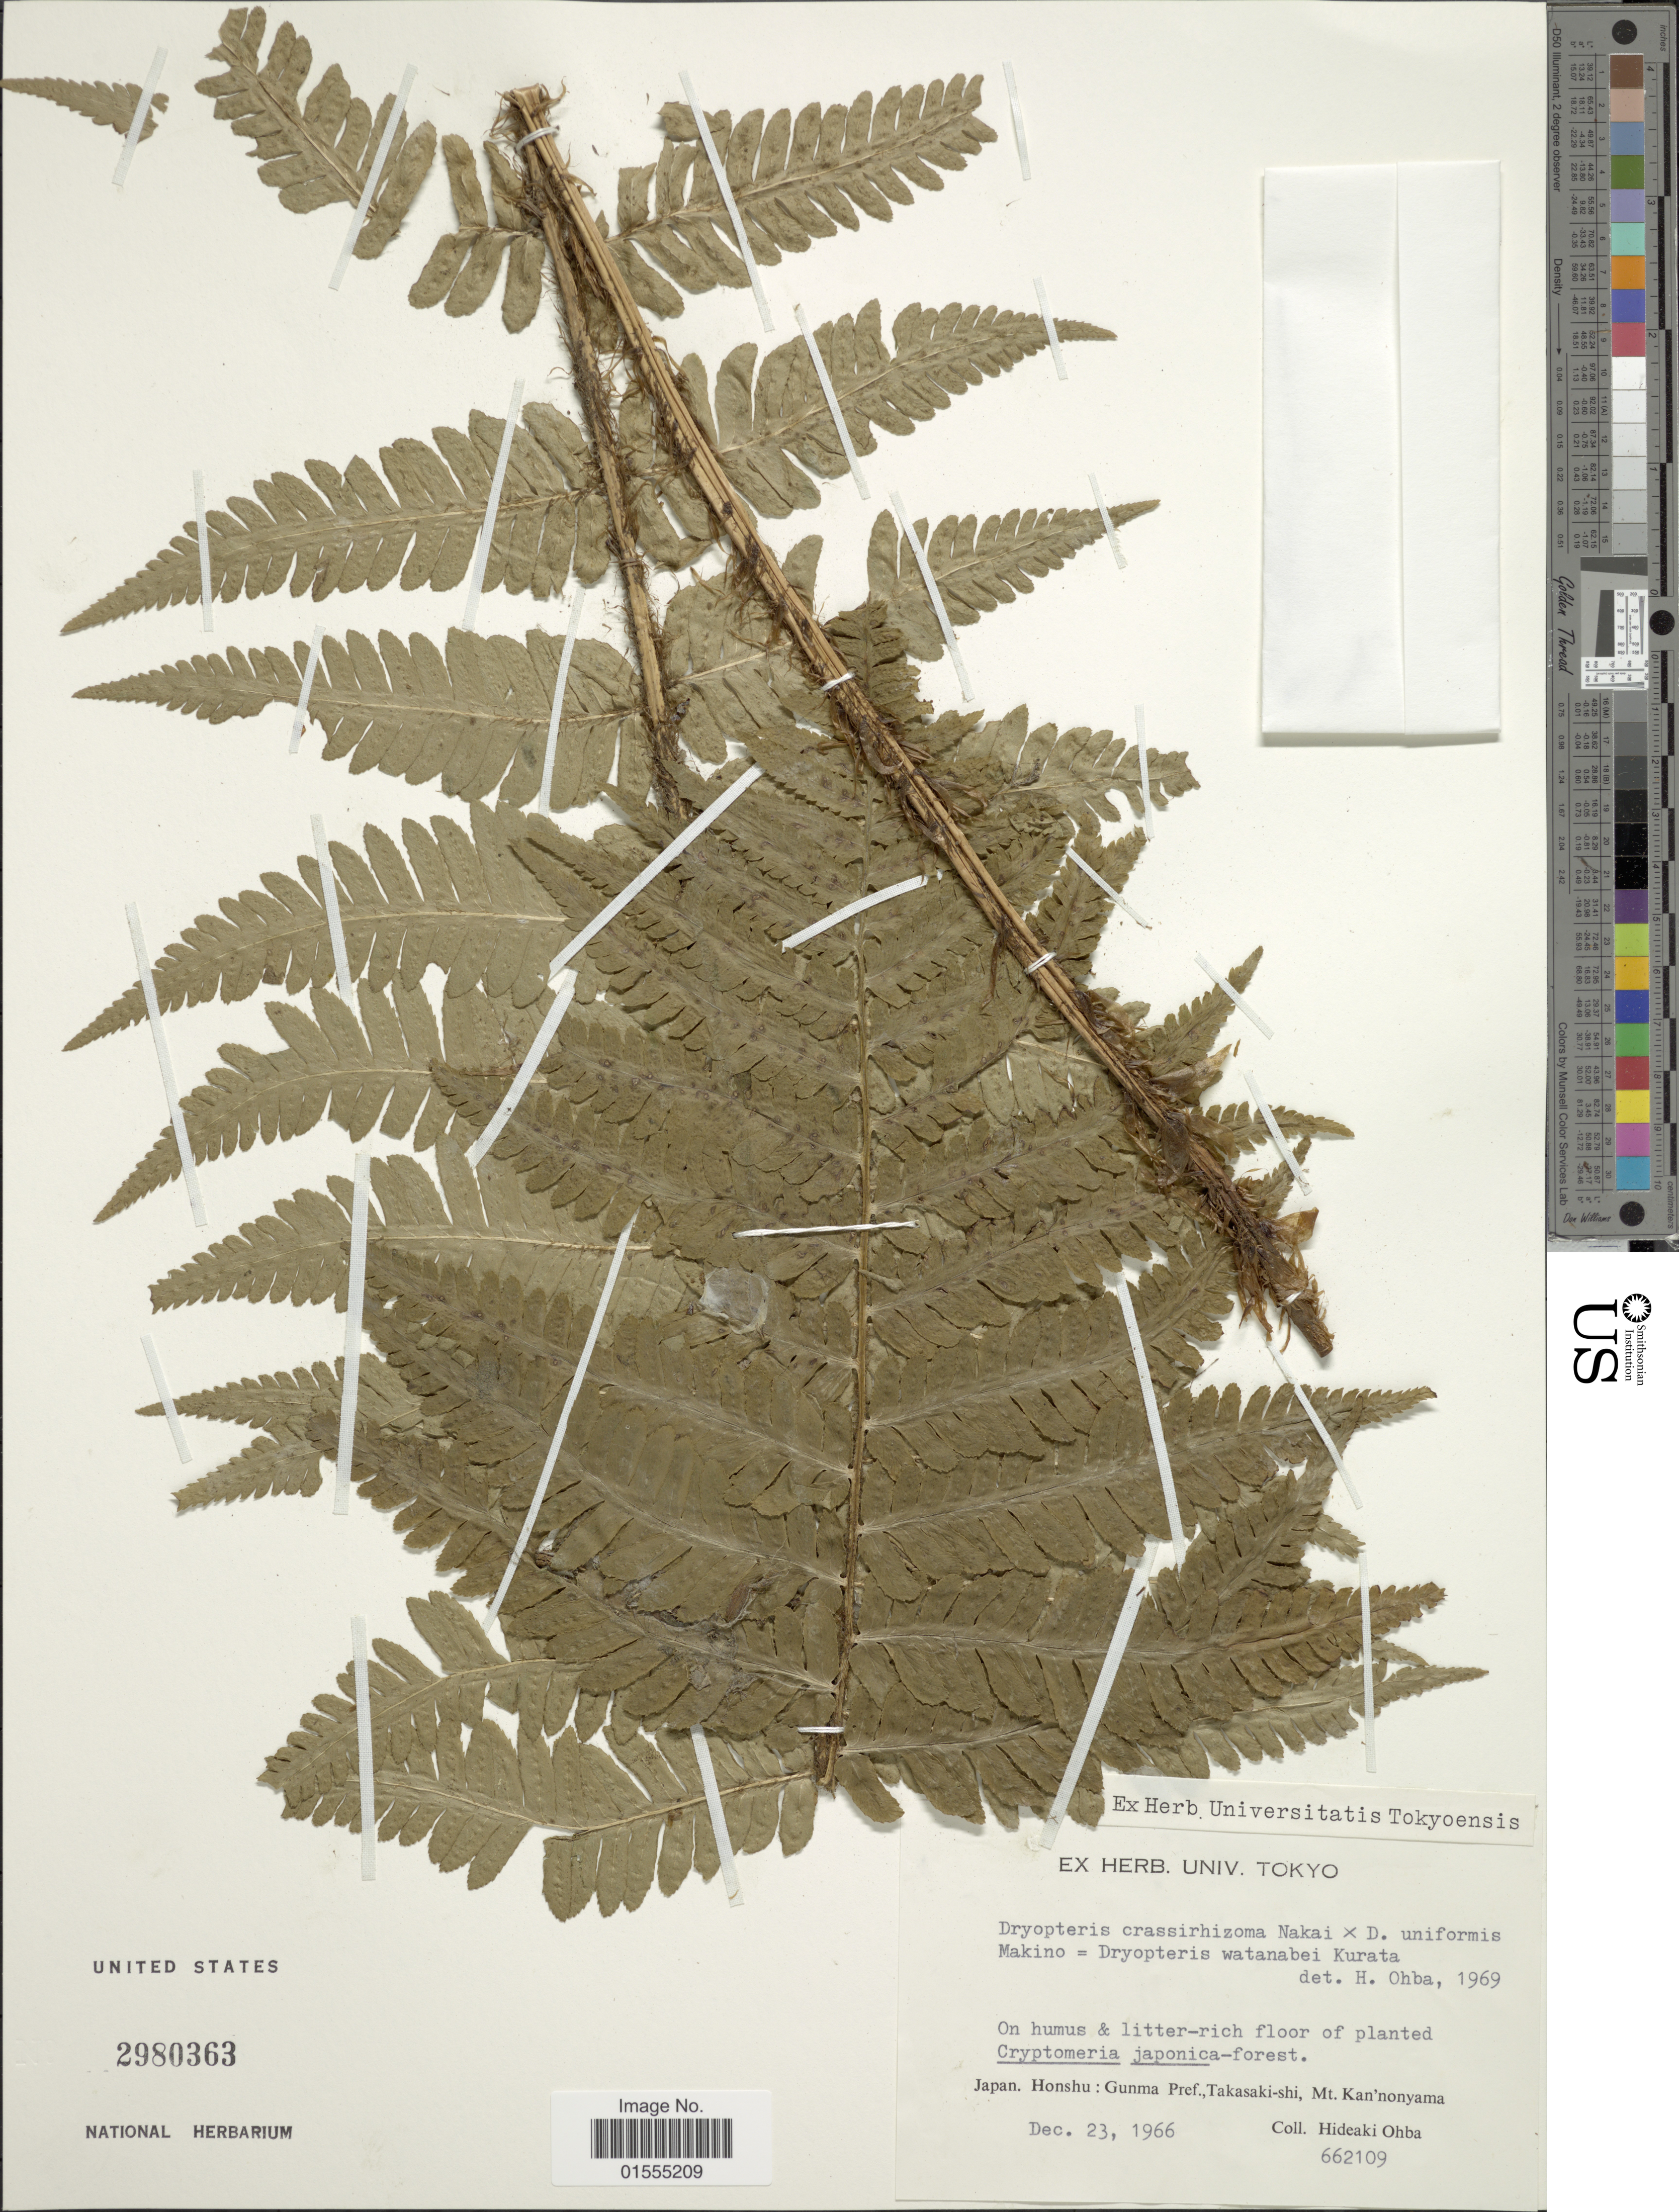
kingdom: Plantae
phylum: Tracheophyta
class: Polypodiopsida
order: Polypodiales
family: Dryopteridaceae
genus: Dryopteris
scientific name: Dryopteris x watanabei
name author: Sa. Kurata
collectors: H. Ohba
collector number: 662109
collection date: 1966-12-23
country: Japan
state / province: Gunma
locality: Honshu: Gunma Pref., Takasaki-shi, Mt. kan'nonyama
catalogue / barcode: US 2980363